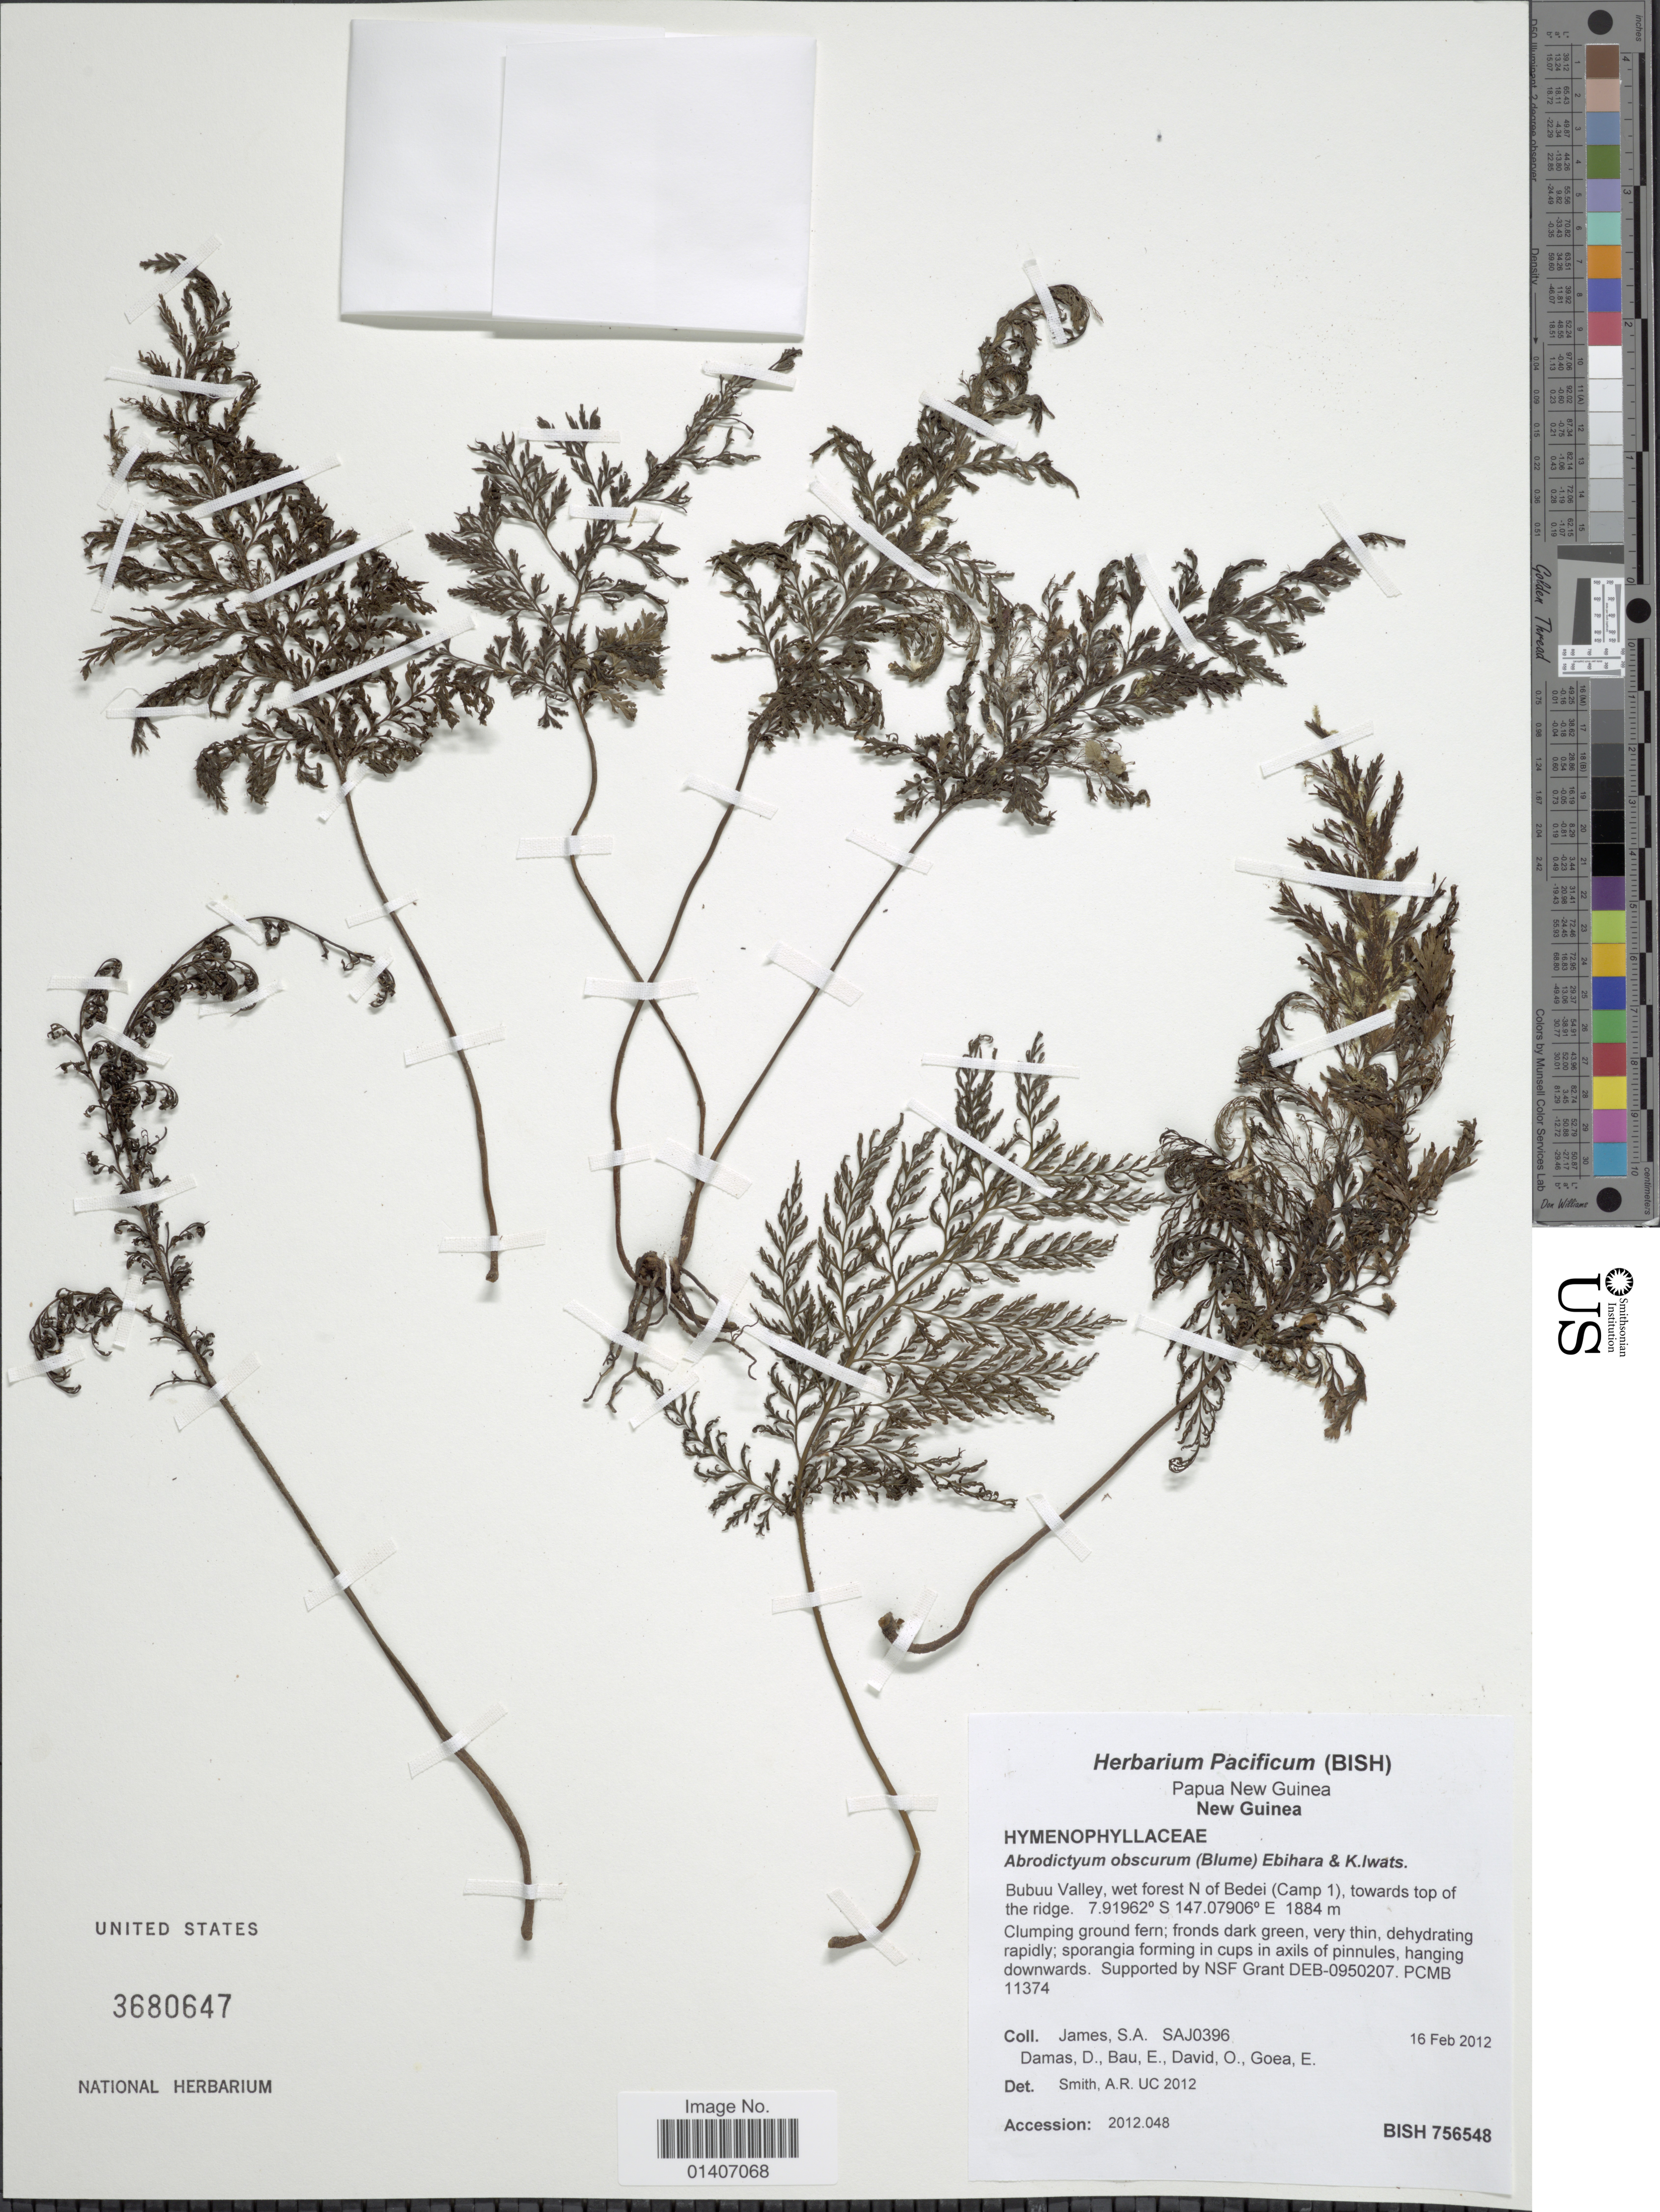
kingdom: Plantae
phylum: Tracheophyta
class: Polypodiopsida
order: Hymenophyllales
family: Hymenophyllaceae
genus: Abrodictyum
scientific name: Abrodictyum obscurum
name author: (Blume) Ebihara & K. Iwats.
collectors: S. James, D. Damas, E. Bau, O. David & E. Goea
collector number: SAJ0396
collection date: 2012-02-16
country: Papua New Guinea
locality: New Guinea, Bubuu Valley, wet forest N of Bedei(Camp1) towards top of the ridge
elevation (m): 1884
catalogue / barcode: US 3680647